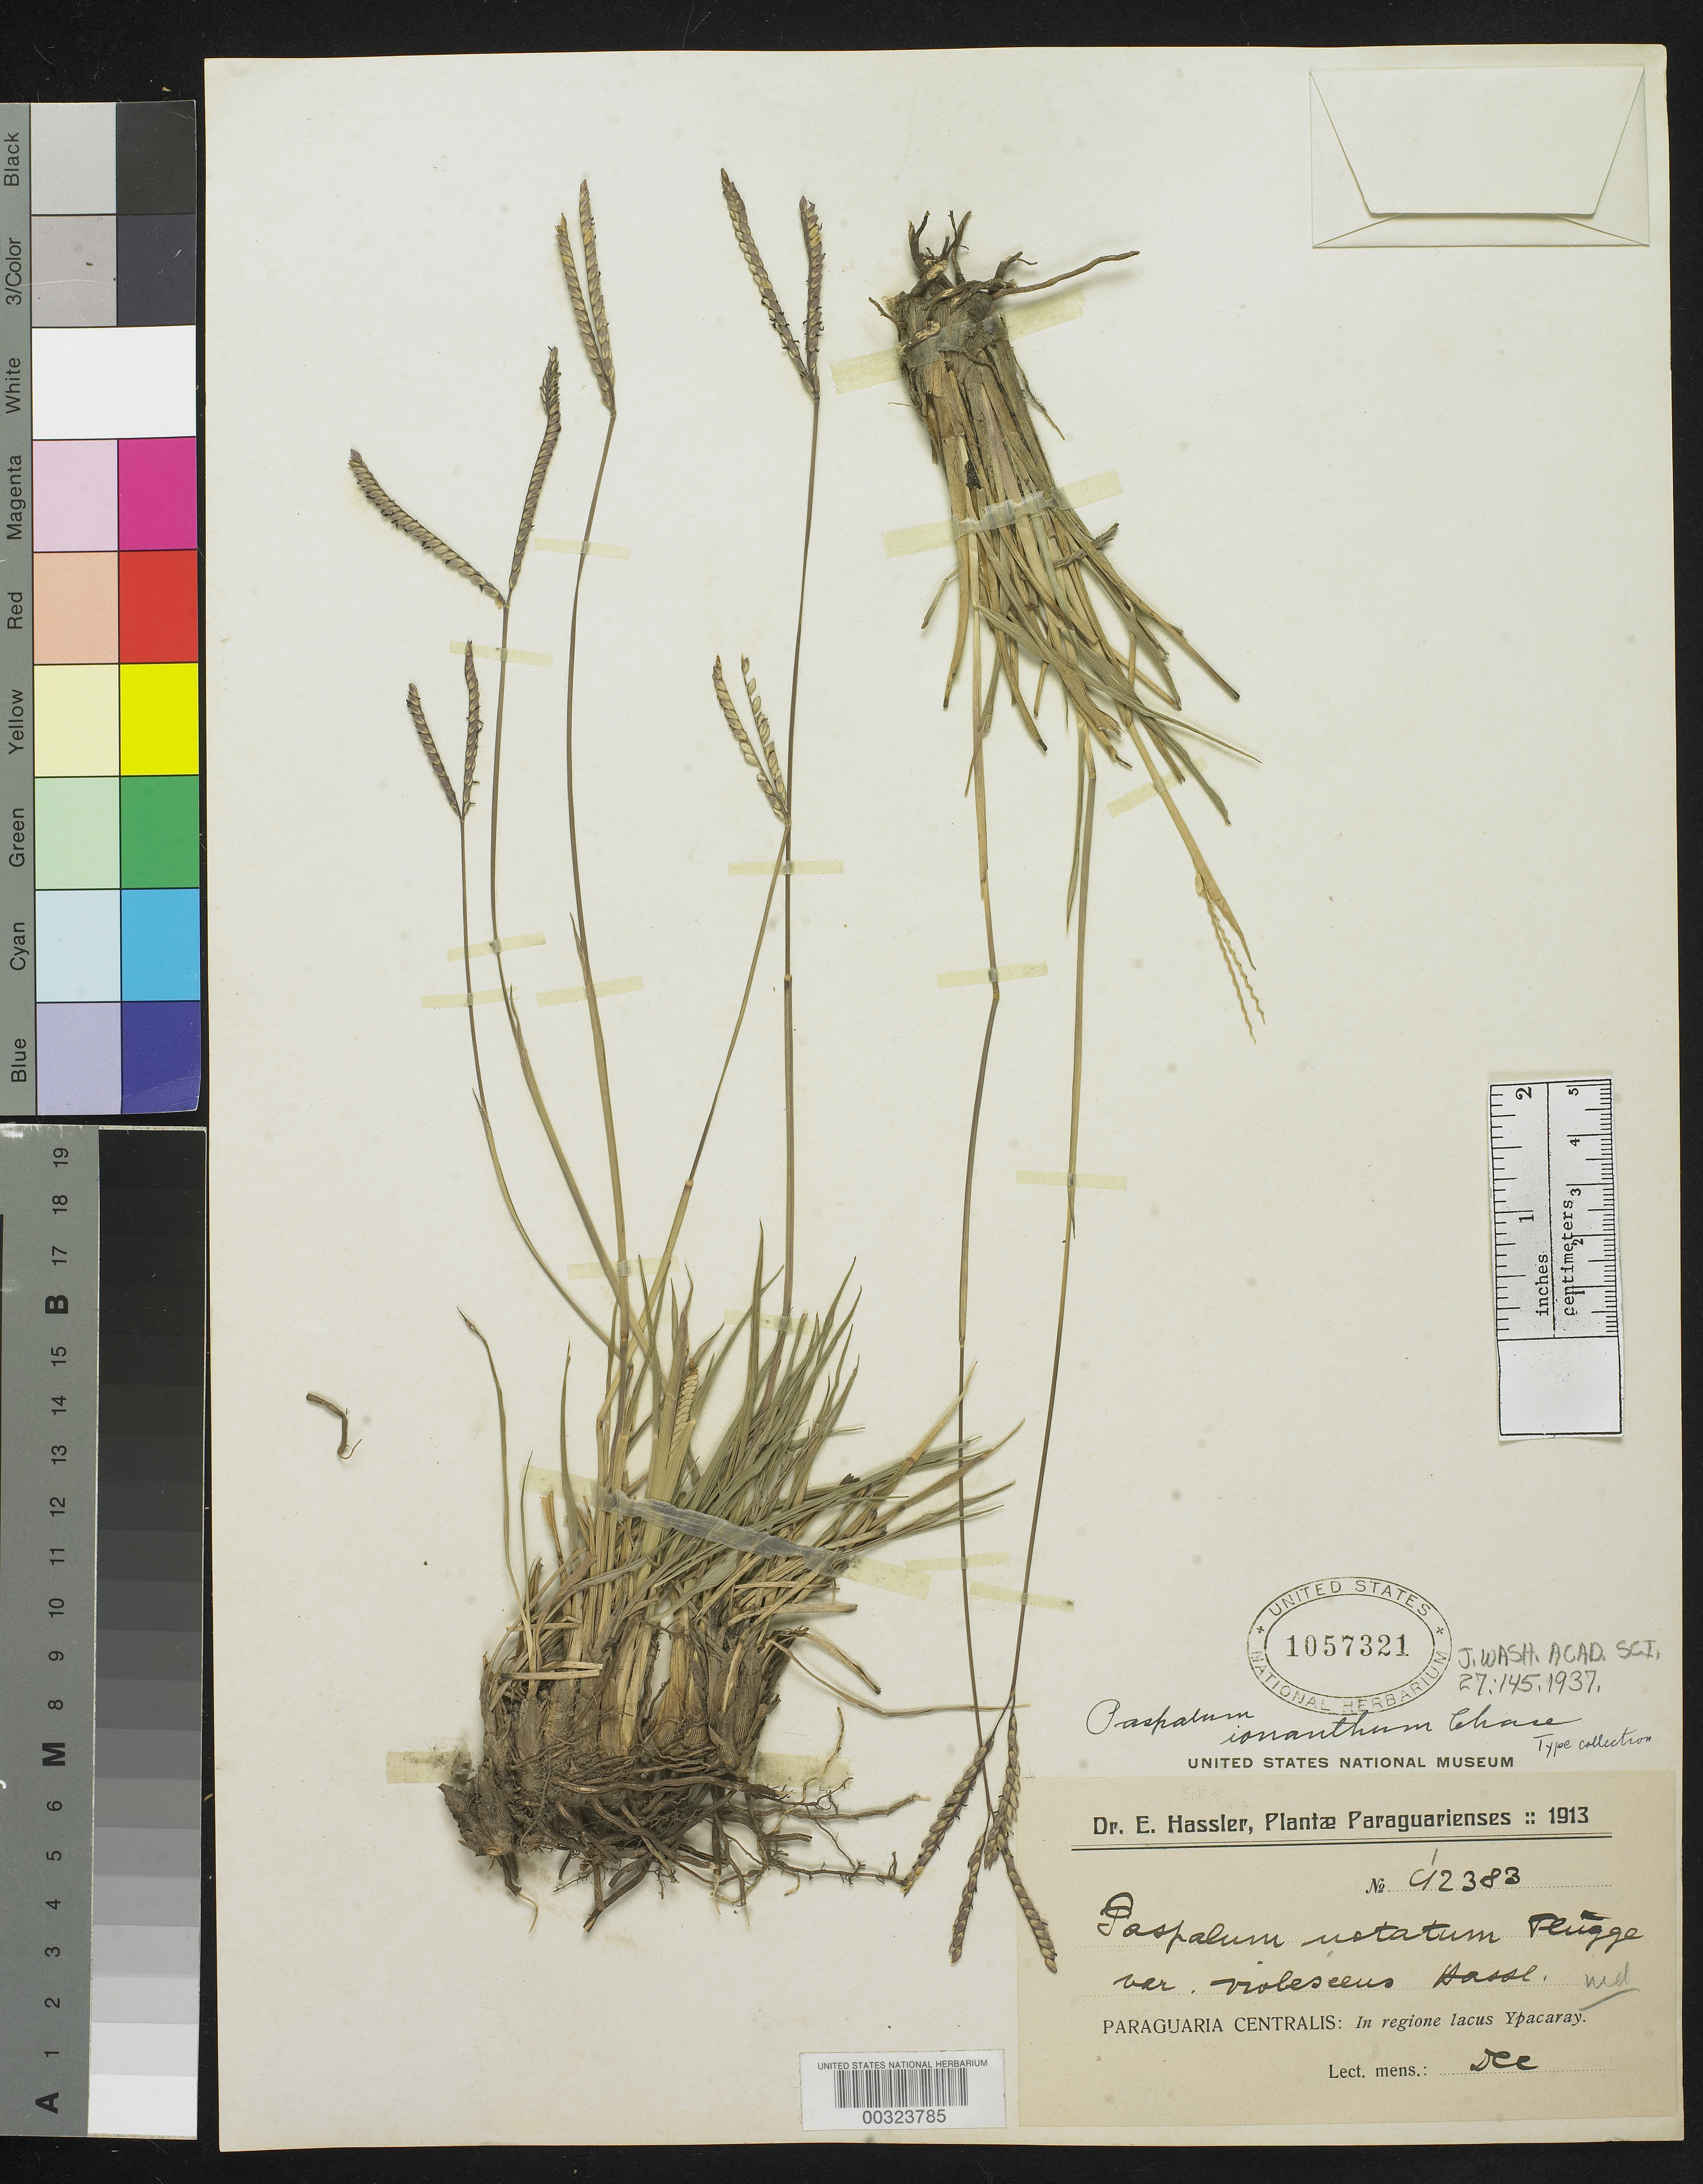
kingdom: Plantae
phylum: Tracheophyta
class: Liliopsida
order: Poales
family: Poaceae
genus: Paspalum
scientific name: Paspalum ionanthum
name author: Chase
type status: Isotype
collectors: E. Hassler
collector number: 12383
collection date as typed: Dec 1913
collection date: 1913-12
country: Paraguay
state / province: Central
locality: Ypacaray.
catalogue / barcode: US 1057321